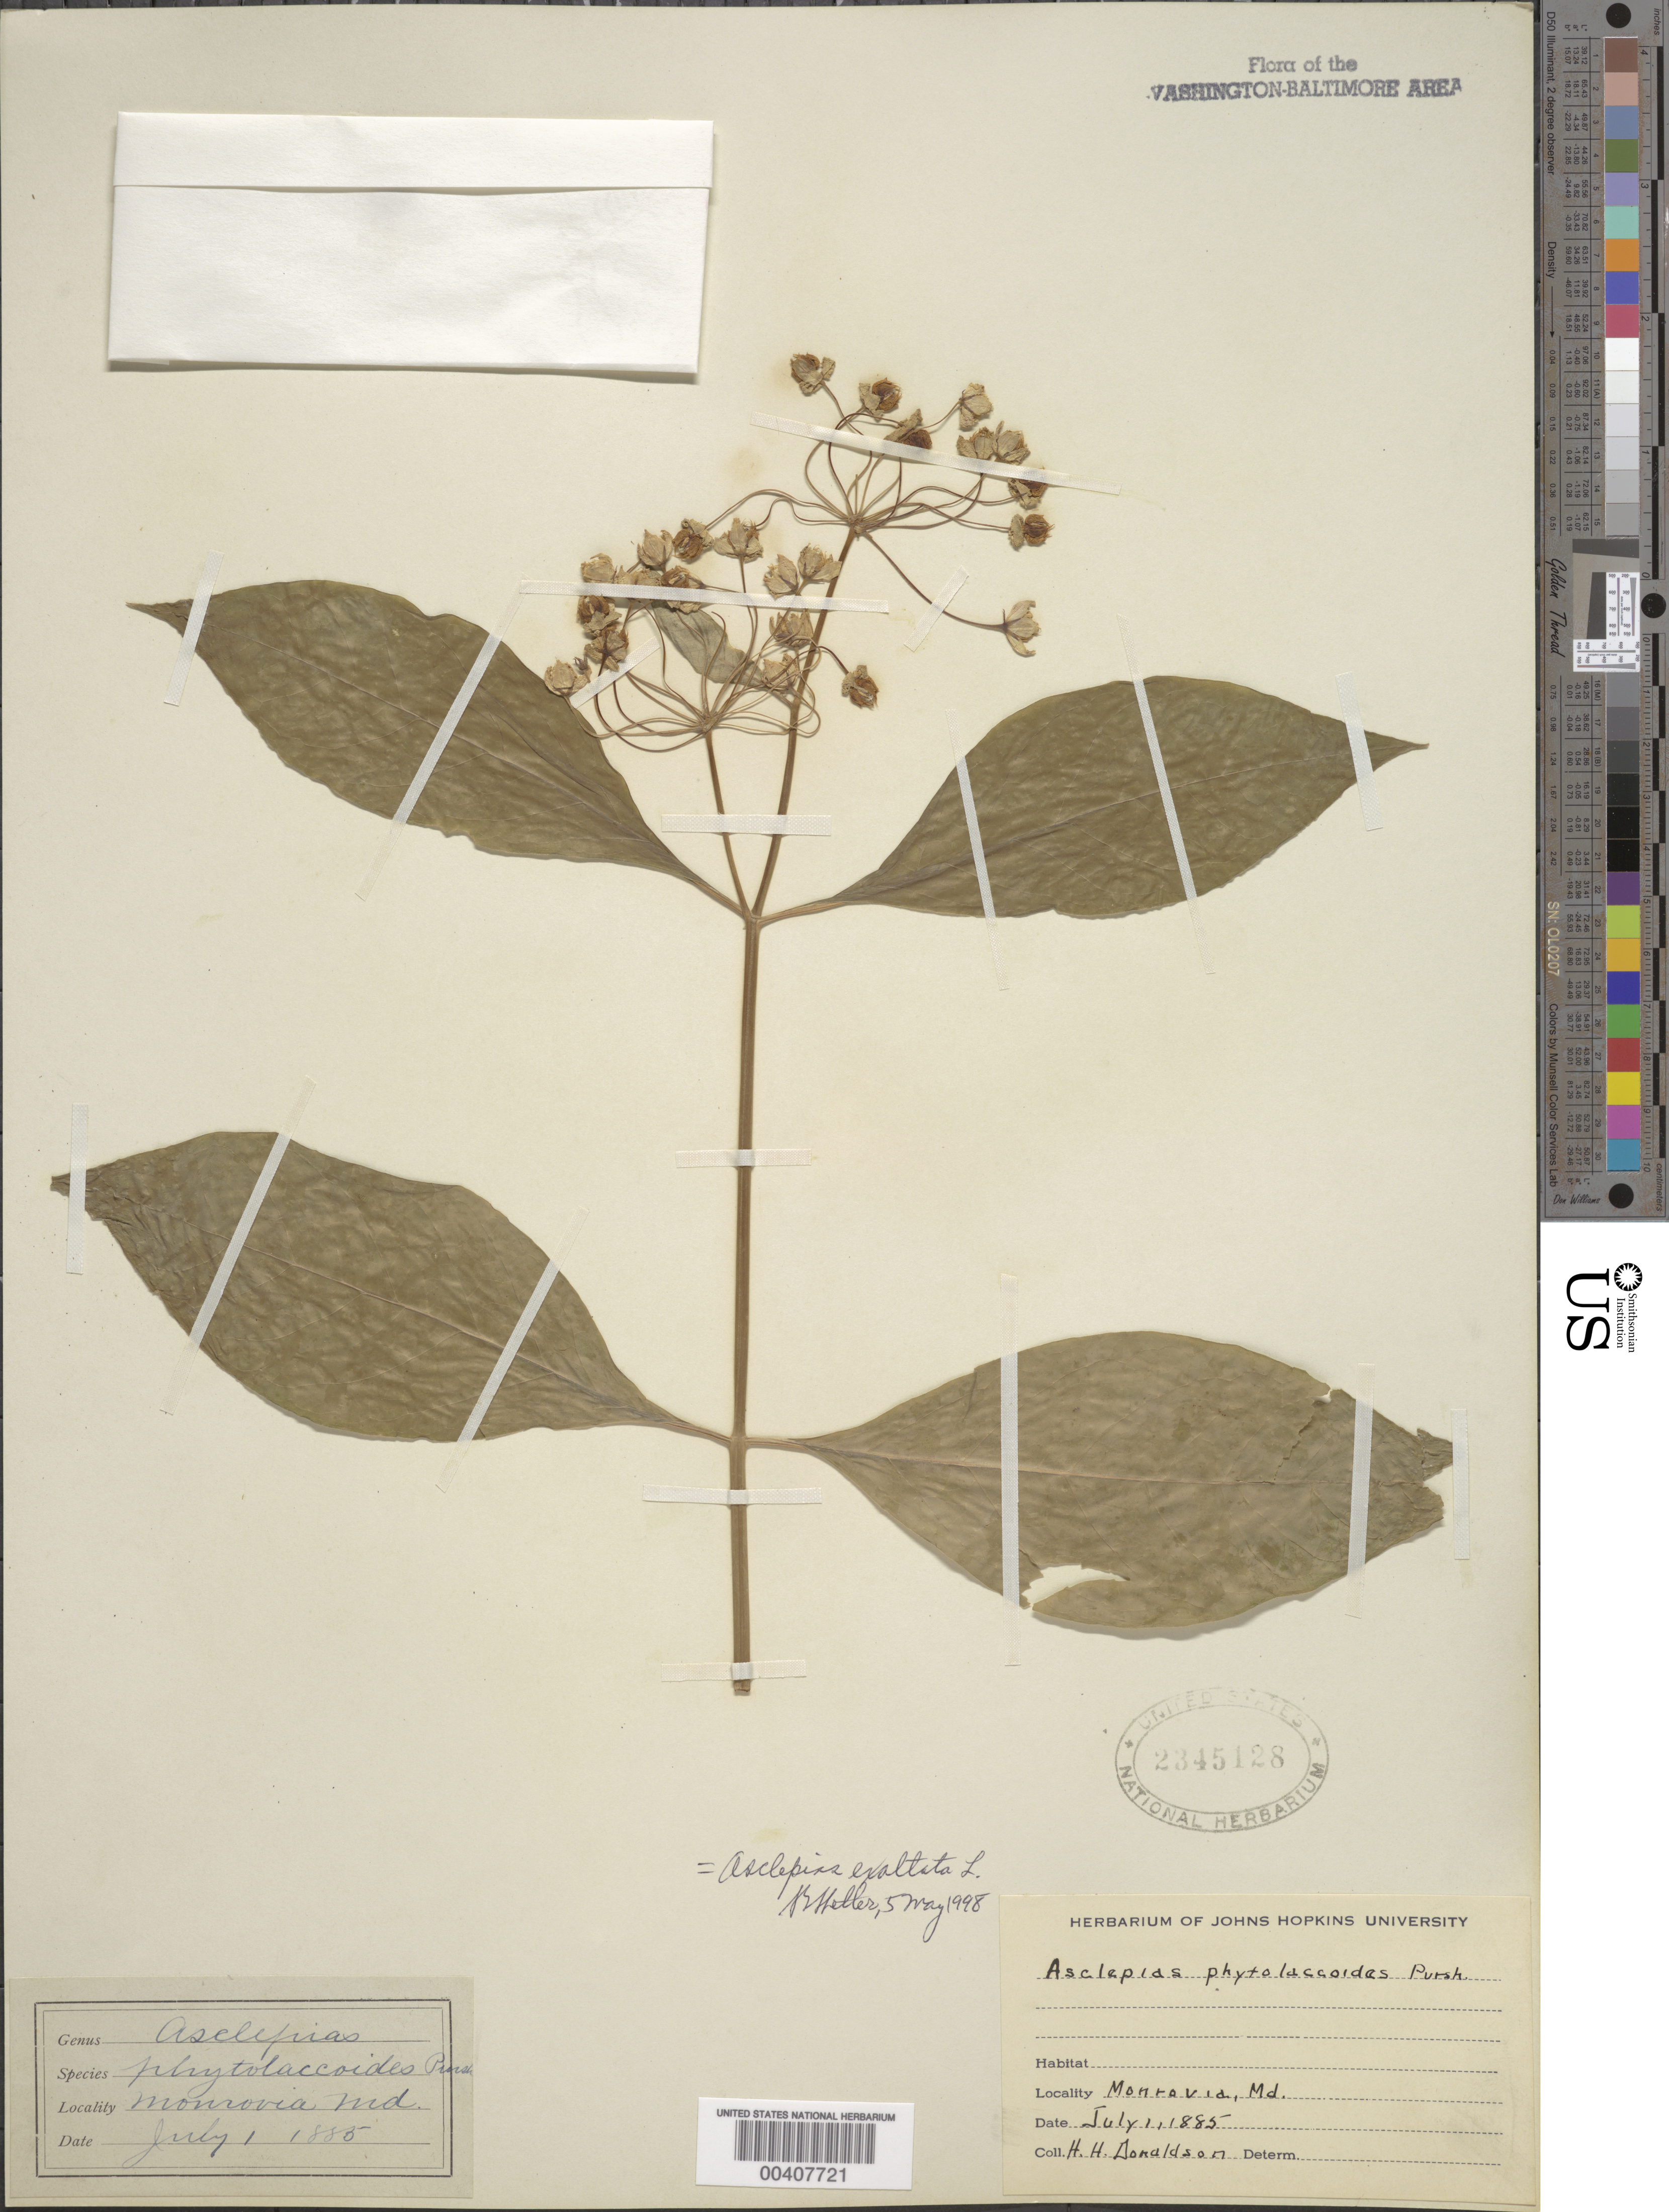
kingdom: Plantae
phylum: Tracheophyta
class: Magnoliopsida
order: Gentianales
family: Apocynaceae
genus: Asclepias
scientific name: Asclepias exaltata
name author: Muhl.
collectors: H. Donaldson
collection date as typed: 01 Jul 1885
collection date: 1885-07-01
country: United States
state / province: Maryland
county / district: Baltimore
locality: Monrovia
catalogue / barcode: US 2345128